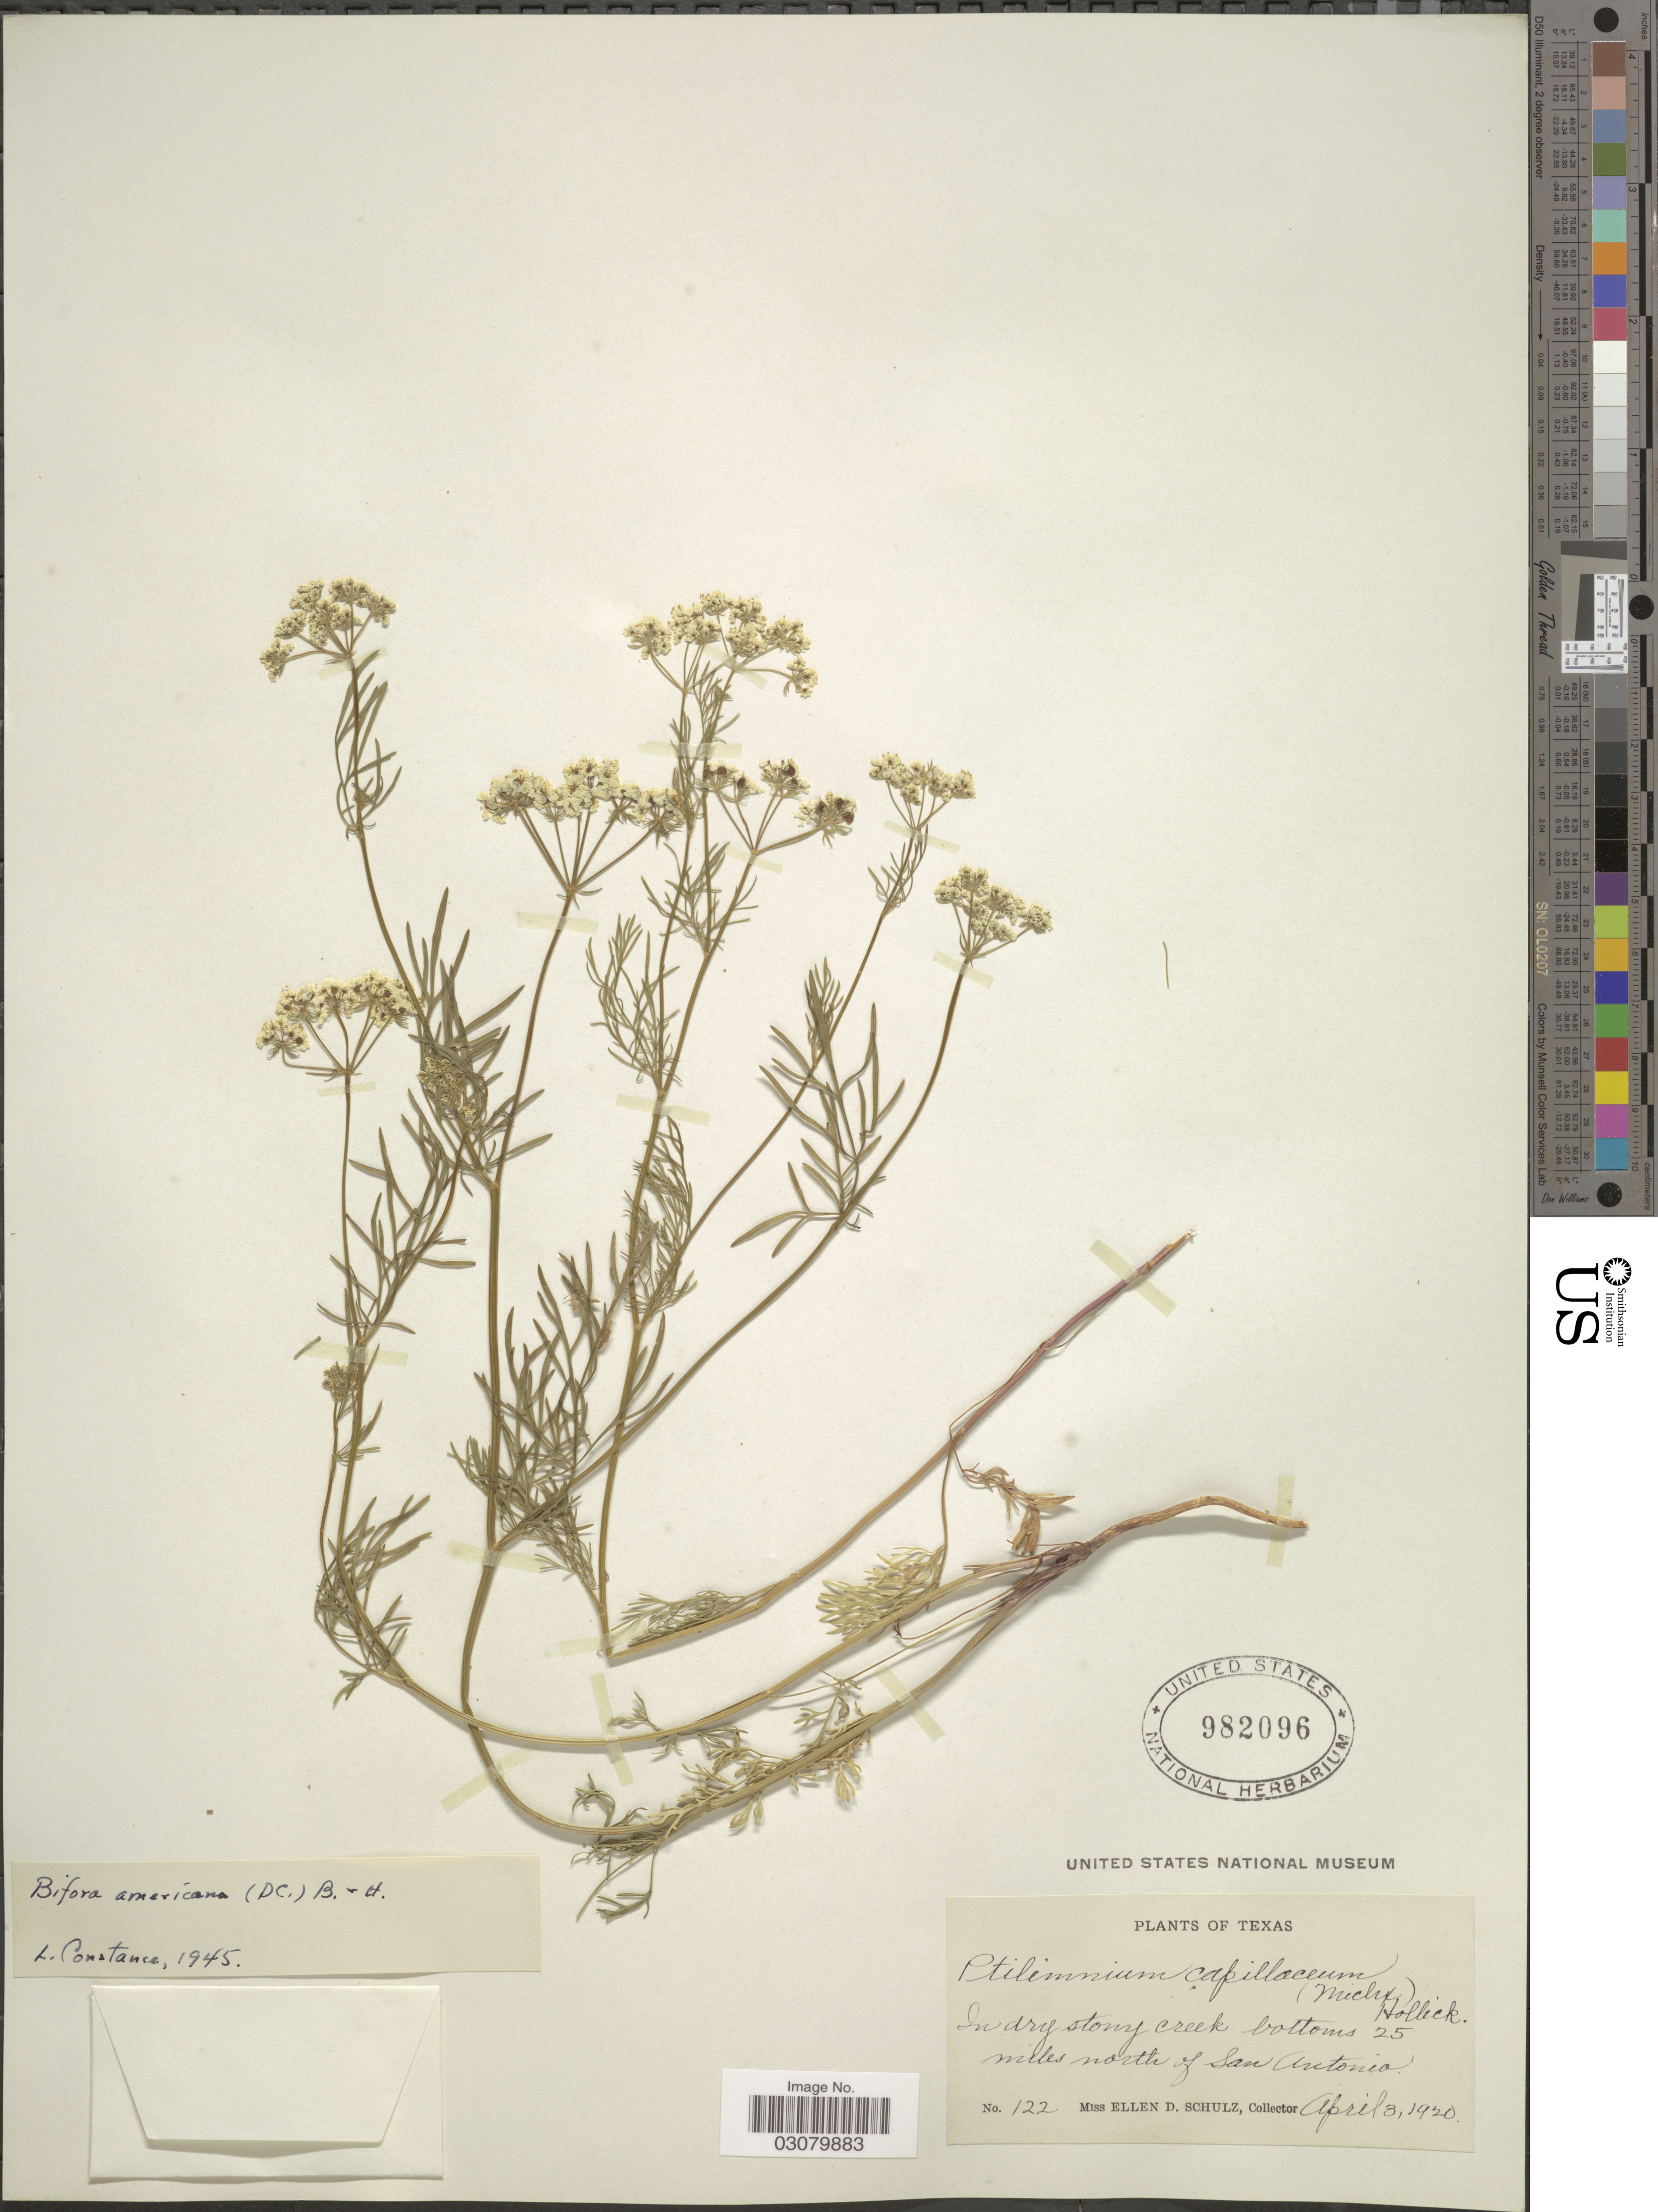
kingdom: Plantae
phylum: Tracheophyta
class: Magnoliopsida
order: Apiales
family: Apiaceae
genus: Bifora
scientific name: Bifora americana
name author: (DC.) Benth. & Hook. f. ex S. Watson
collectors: E. D. Schulz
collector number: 122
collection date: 1920-04-03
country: United States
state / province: Texas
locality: In dry stony creek bottoms 25 miles north of San Antonio.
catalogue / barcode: US 982096